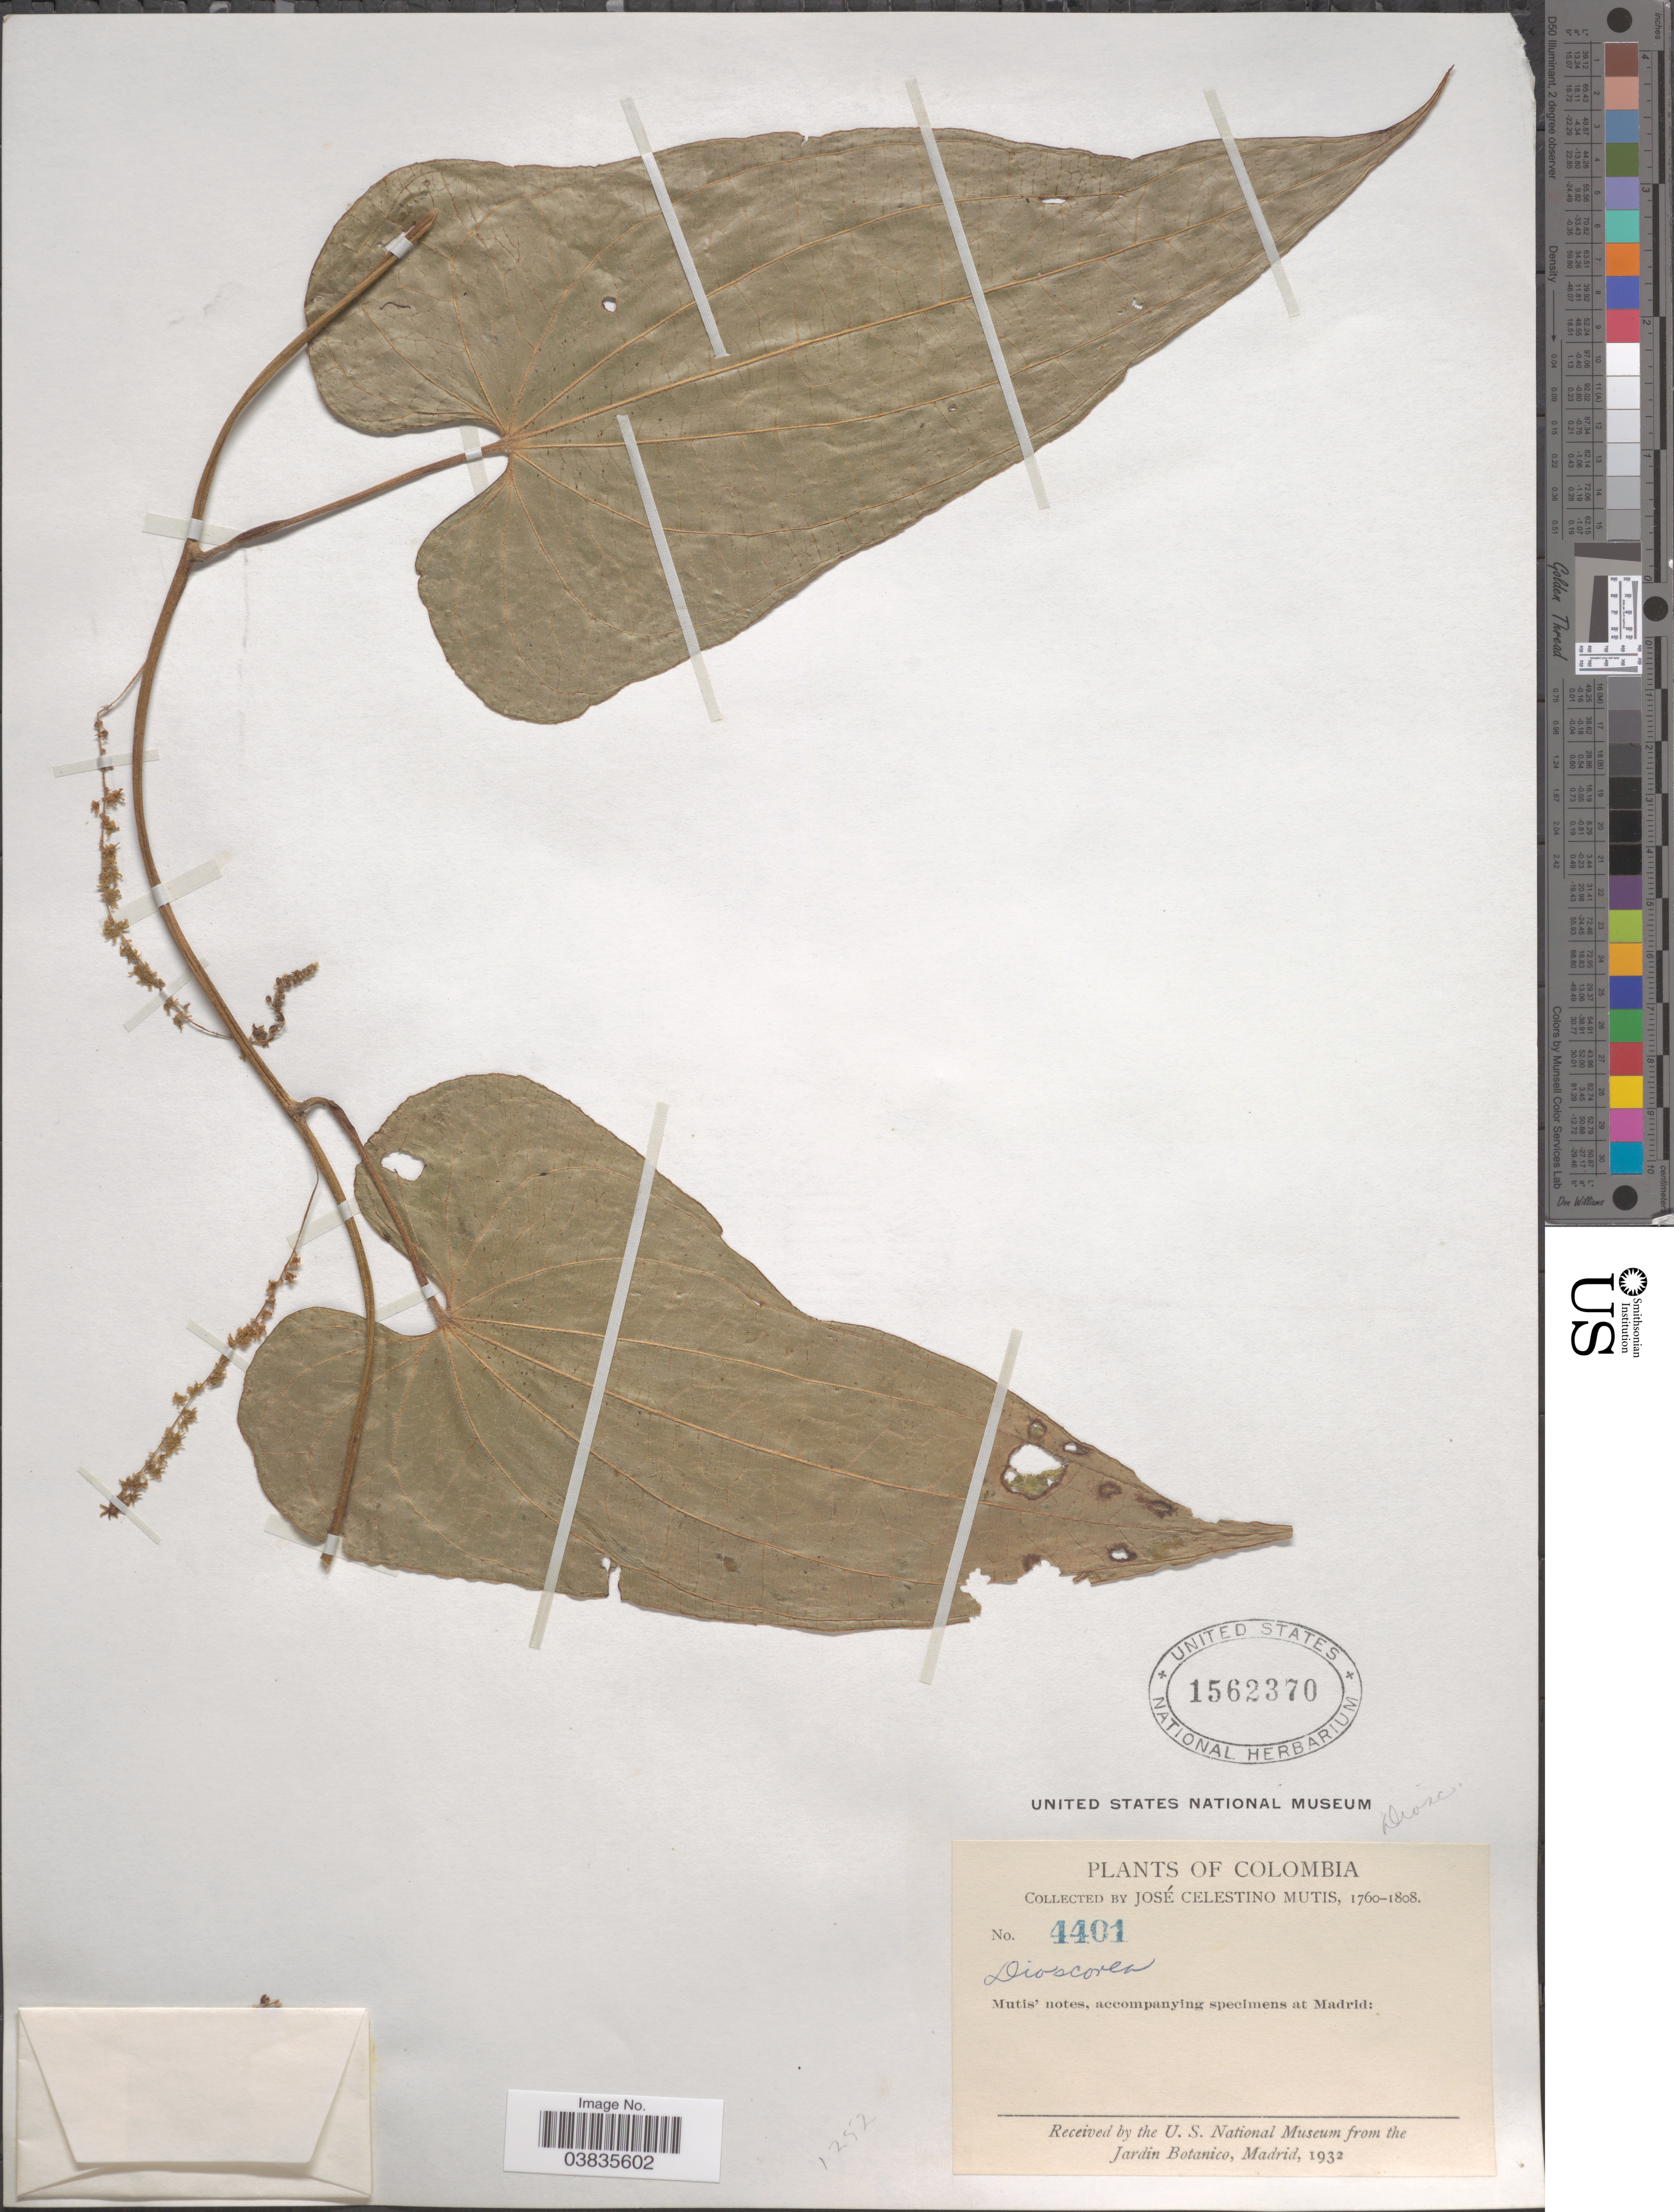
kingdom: Plantae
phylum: Tracheophyta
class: Liliopsida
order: Dioscoreales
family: Dioscoreaceae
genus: Dioscorea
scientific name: Dioscorea sp.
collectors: J. C. B. Mutis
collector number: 4401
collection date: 1760/1808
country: Colombia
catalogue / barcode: US 1562370